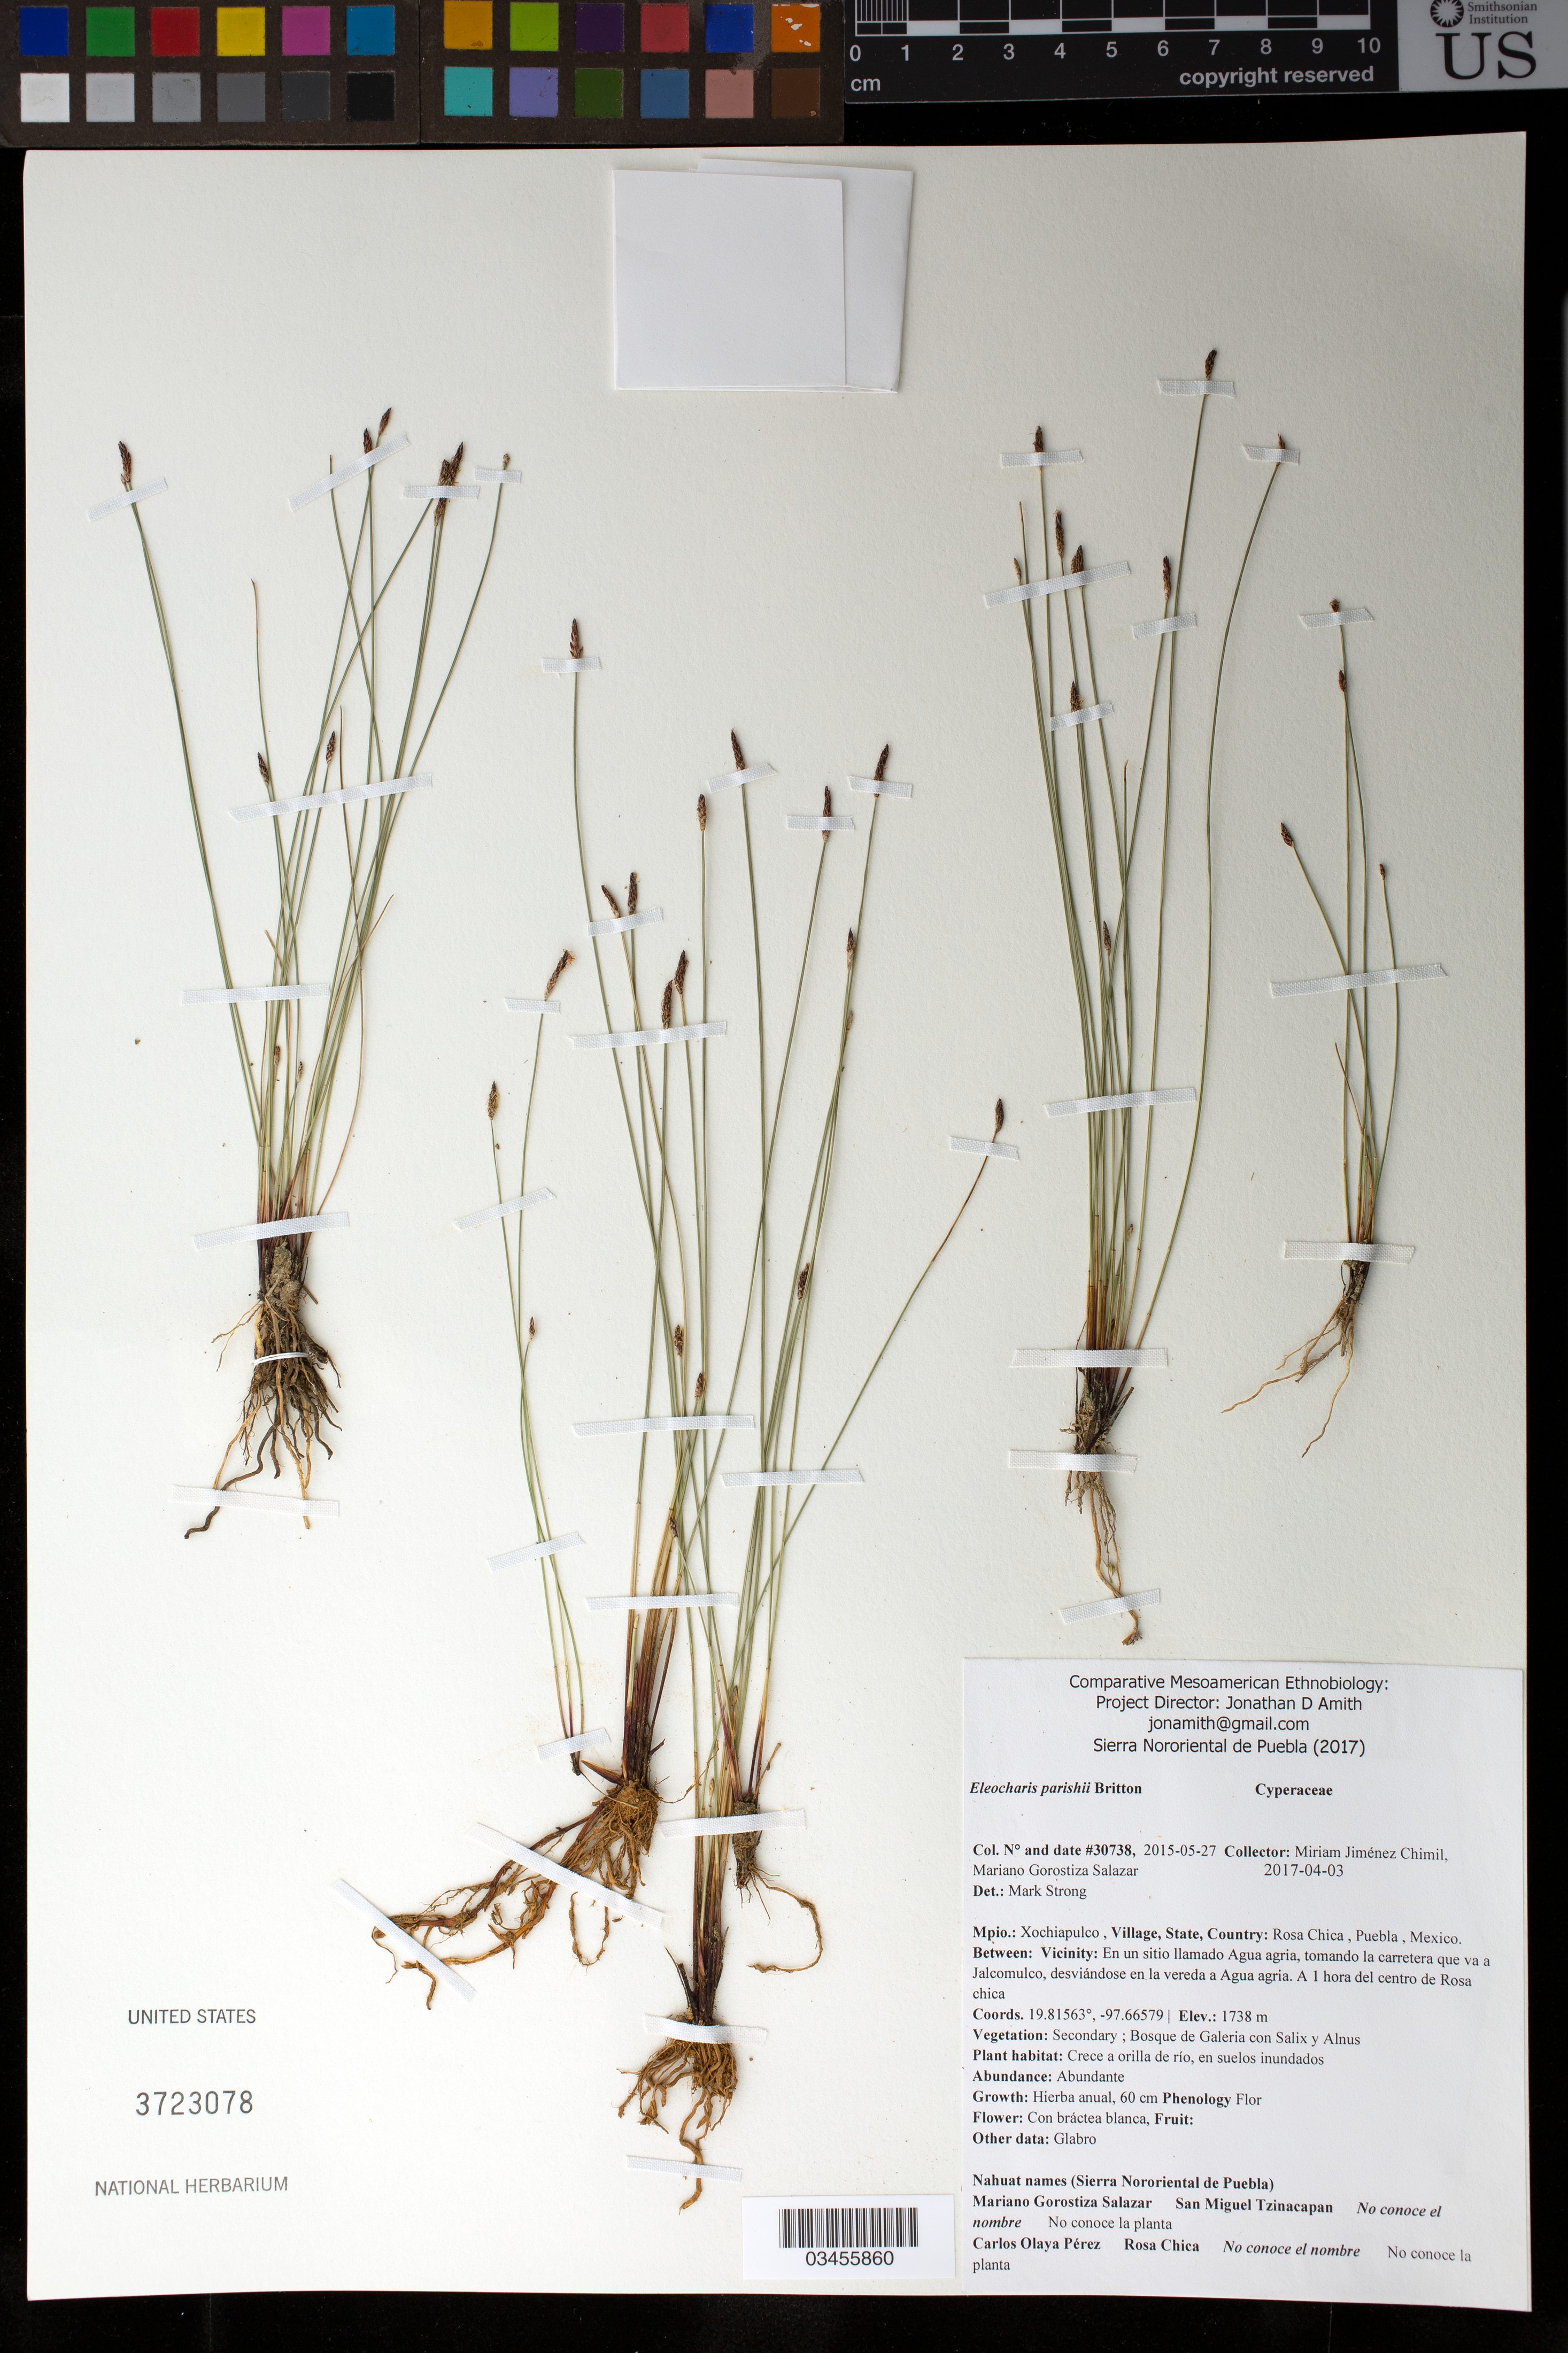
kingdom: Plantae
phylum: Tracheophyta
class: Liliopsida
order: Poales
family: Cyperaceae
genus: Eleocharis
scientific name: Eleocharis parishii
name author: Britton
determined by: Strong, M. T., (US), Smithsonian Institution - National Museum of Natural History (UNITED STATES)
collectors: M. Jiménez Chimil & M. Gorostiza S.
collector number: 30738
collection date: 2015-05-27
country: México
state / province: Puebla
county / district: Xochiapulco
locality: PUEBLO: Rosa Chica; LOCALIDAD EXACTA: En un sitio llamado Agua agria, tomando la carretera que va a Jalcomulco, desviándose en la vereda a Agua agria. A 1 hora del centro de Rosa chica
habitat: Bosque de galería con Salix y Alnus | Crece a orilla de río, en suelos inundados.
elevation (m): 1738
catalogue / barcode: US 3723078